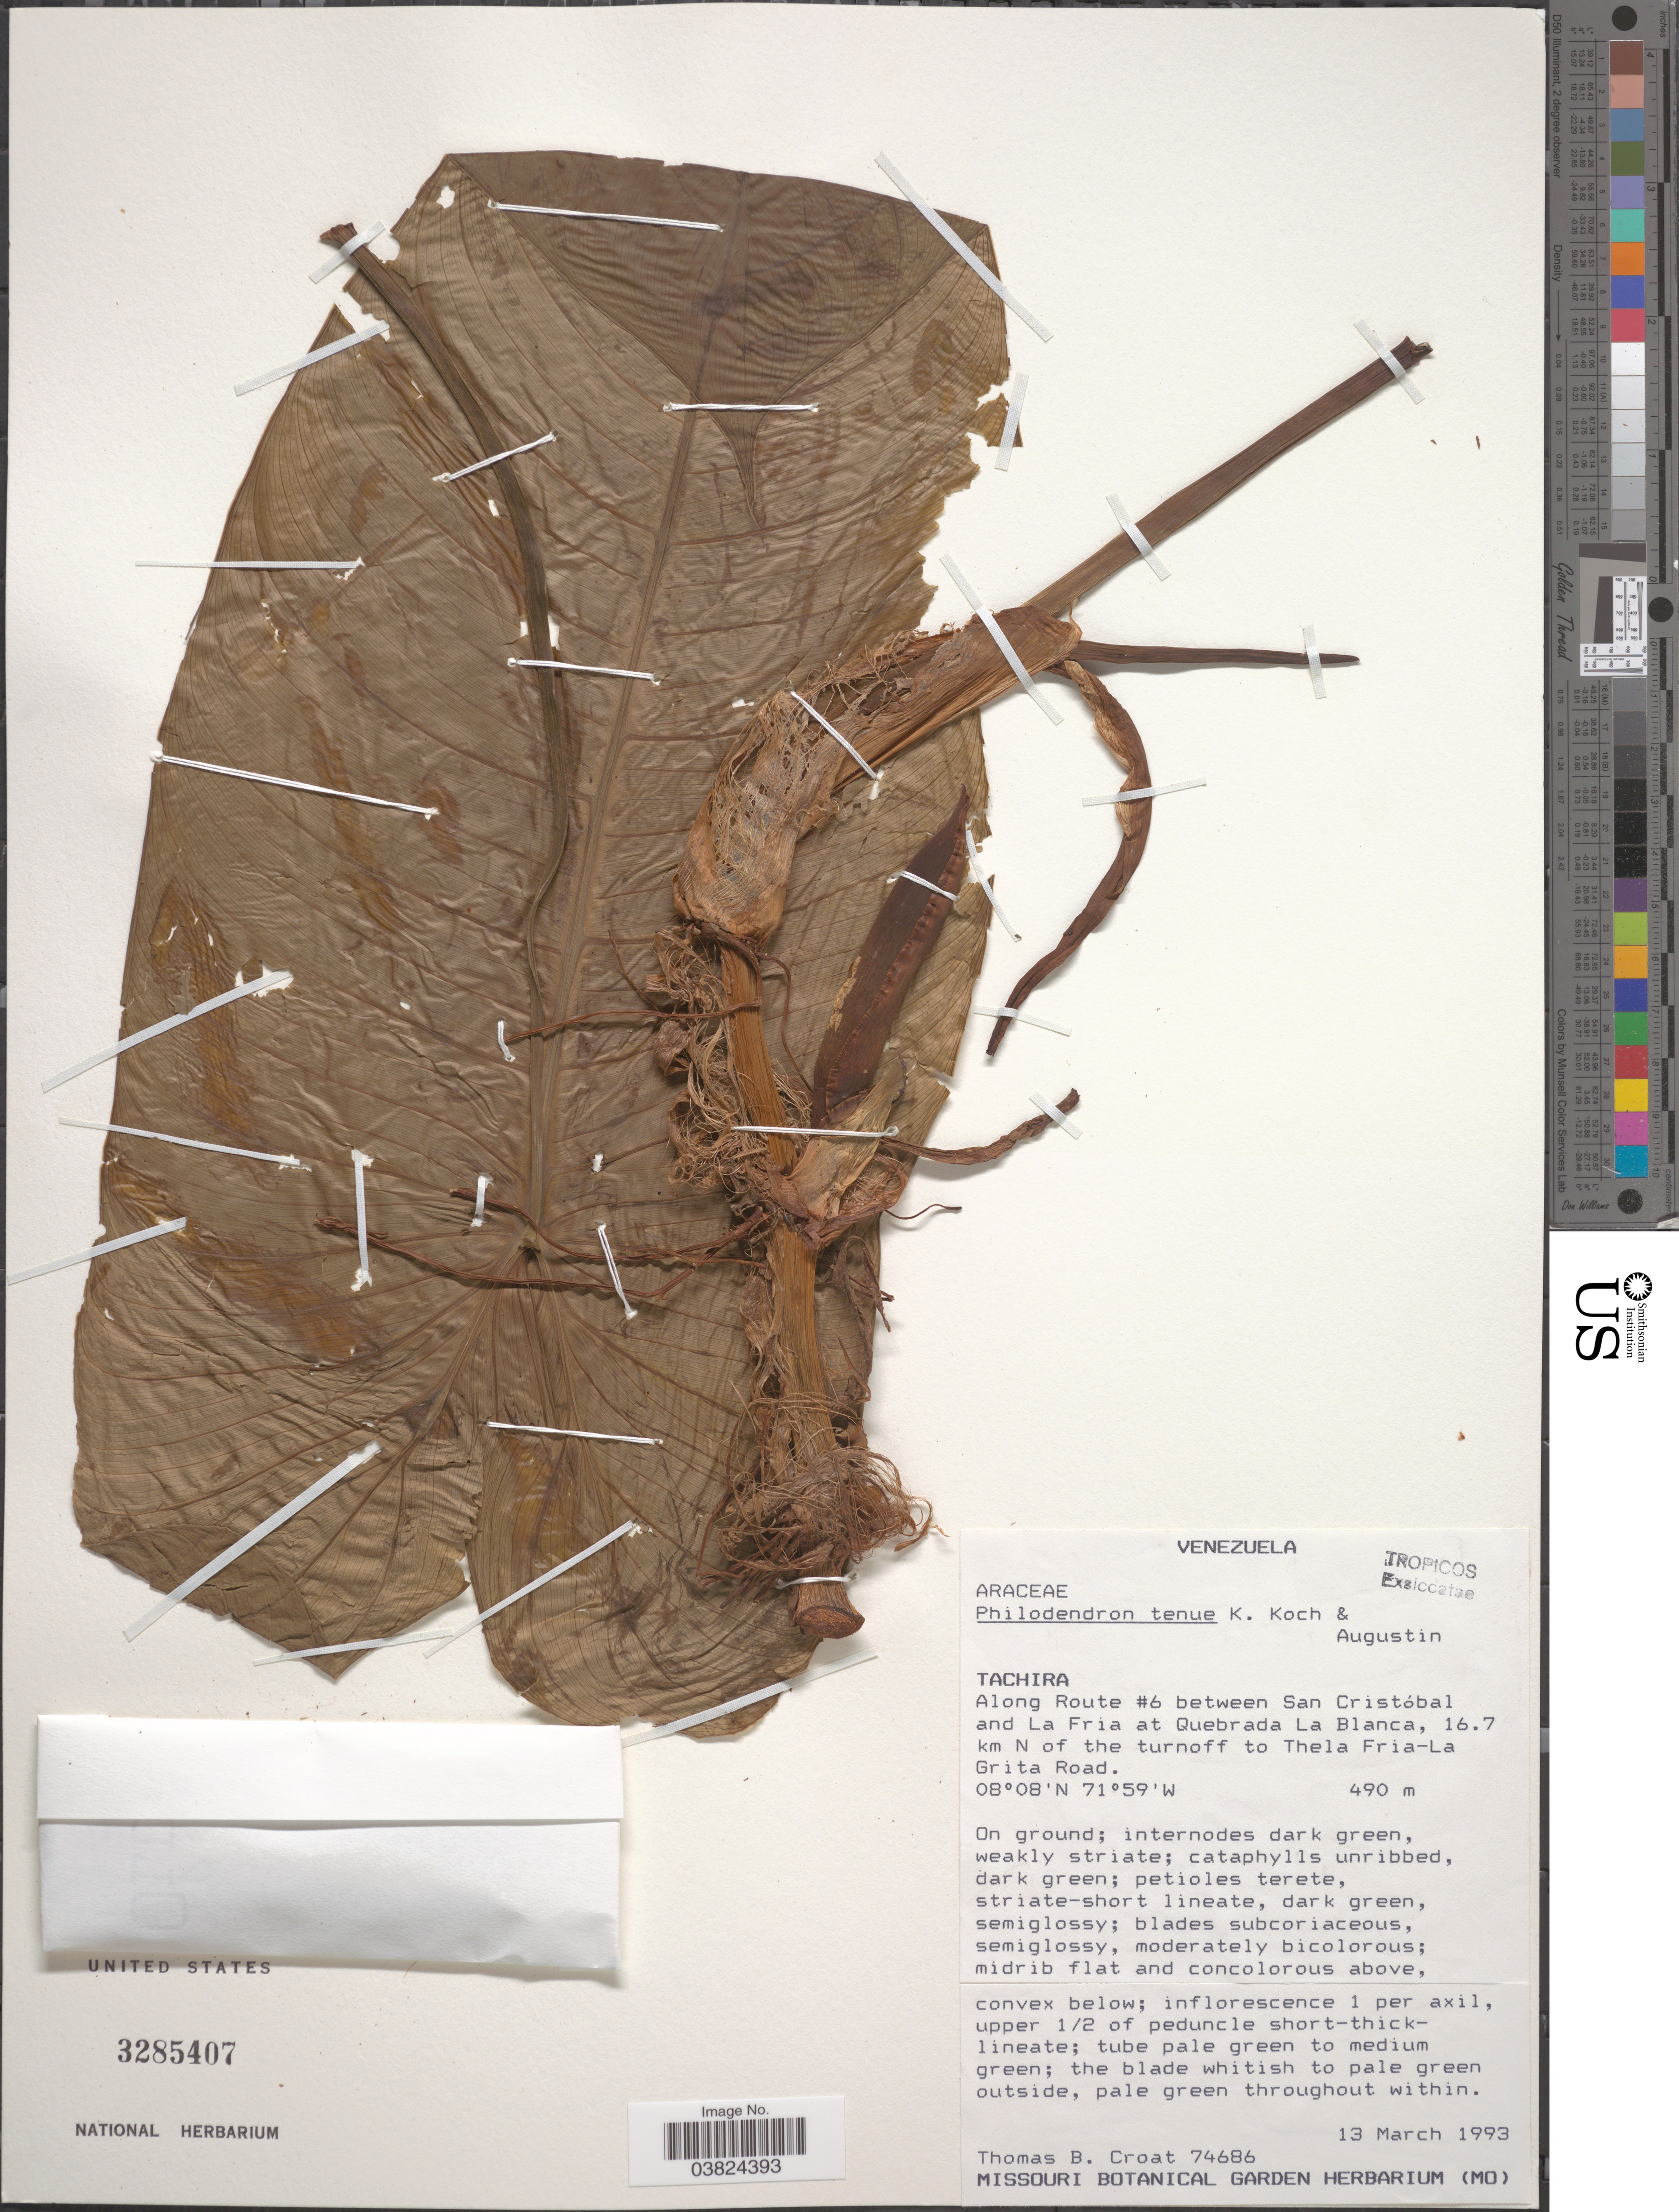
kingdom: Plantae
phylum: Tracheophyta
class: Liliopsida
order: Alismatales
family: Araceae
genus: Philodendron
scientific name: Philodendron tenue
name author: K. Koch & Augustin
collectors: T. B. Croat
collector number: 74686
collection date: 1993-03-13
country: Venezuela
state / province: Tachira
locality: Along Route #6 between San Cristóbal and La Fria at Quebrada La Blanca, 16.7 km N of the turnoff to Thela Fria-La Grita Road.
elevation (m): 490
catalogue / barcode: US 3285407